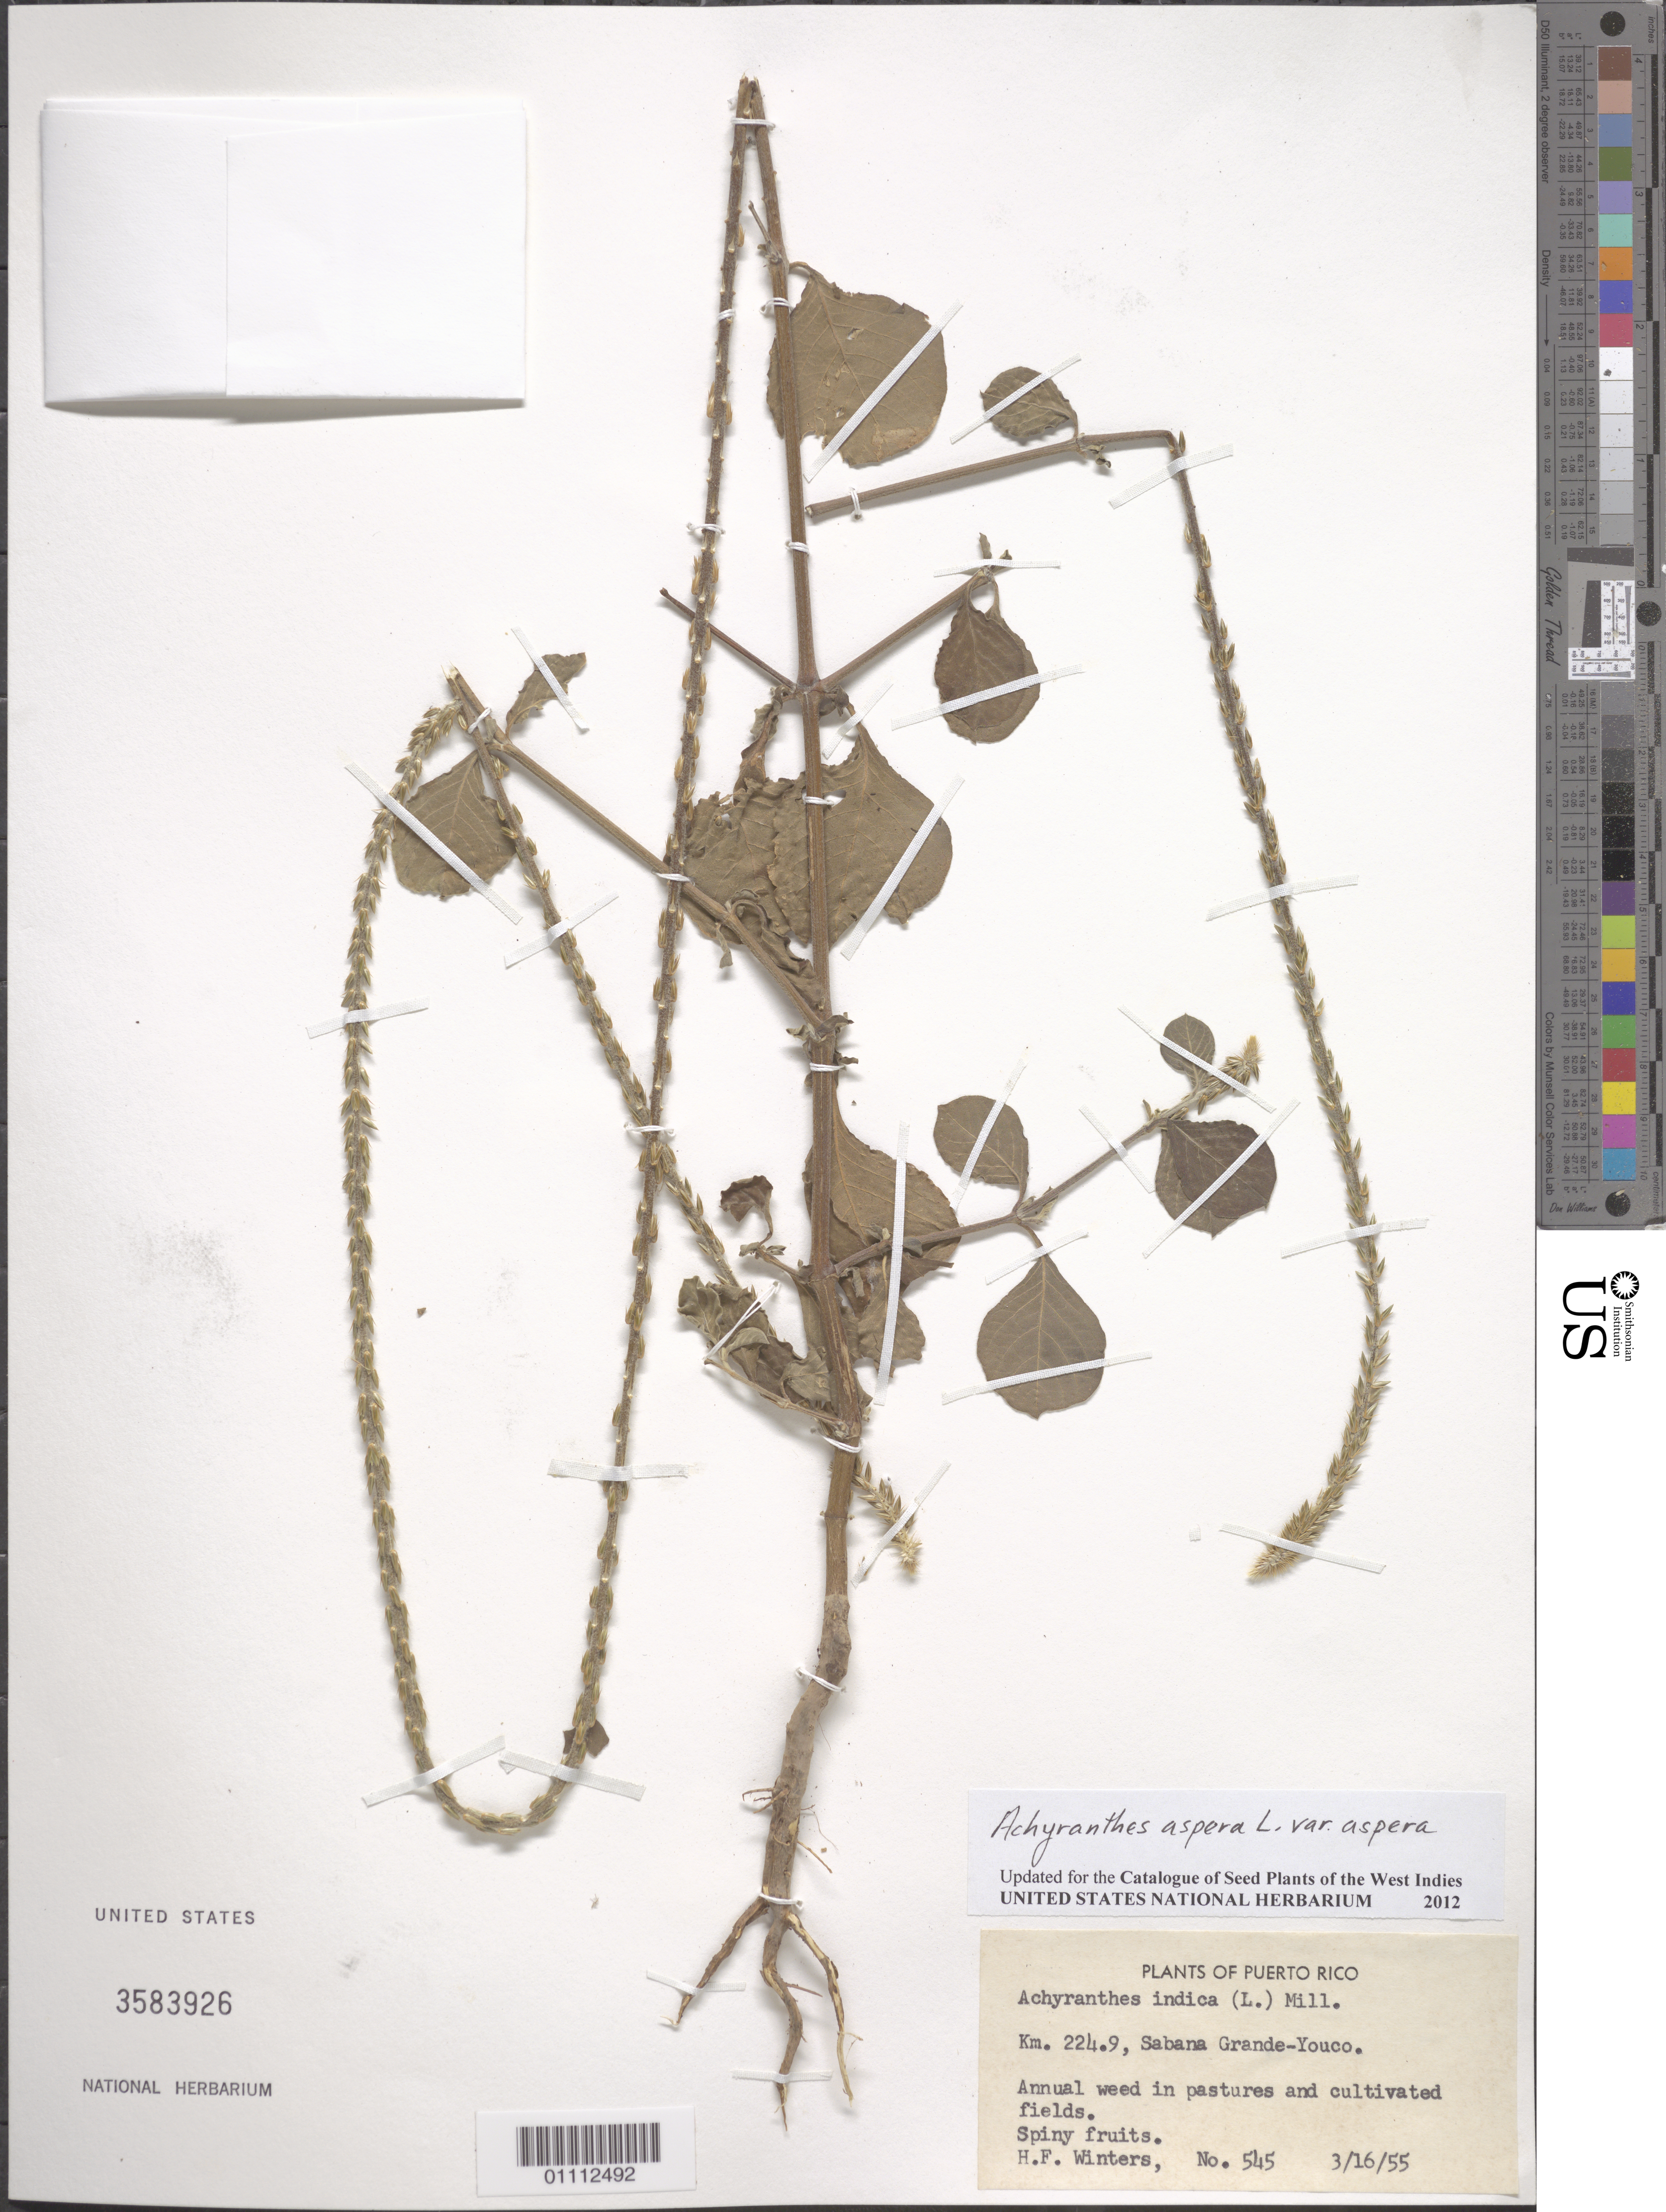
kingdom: Plantae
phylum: Tracheophyta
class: Magnoliopsida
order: Caryophyllales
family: Amaranthaceae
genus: Achyranthes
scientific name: Achyranthes aspera var. aspera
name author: L.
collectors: H. Winters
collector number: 545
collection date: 1955-03-16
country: Puerto Rico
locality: Sabana Grande - Youco, km 224.9.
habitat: In pastures and cultivated fields.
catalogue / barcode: US 3583926